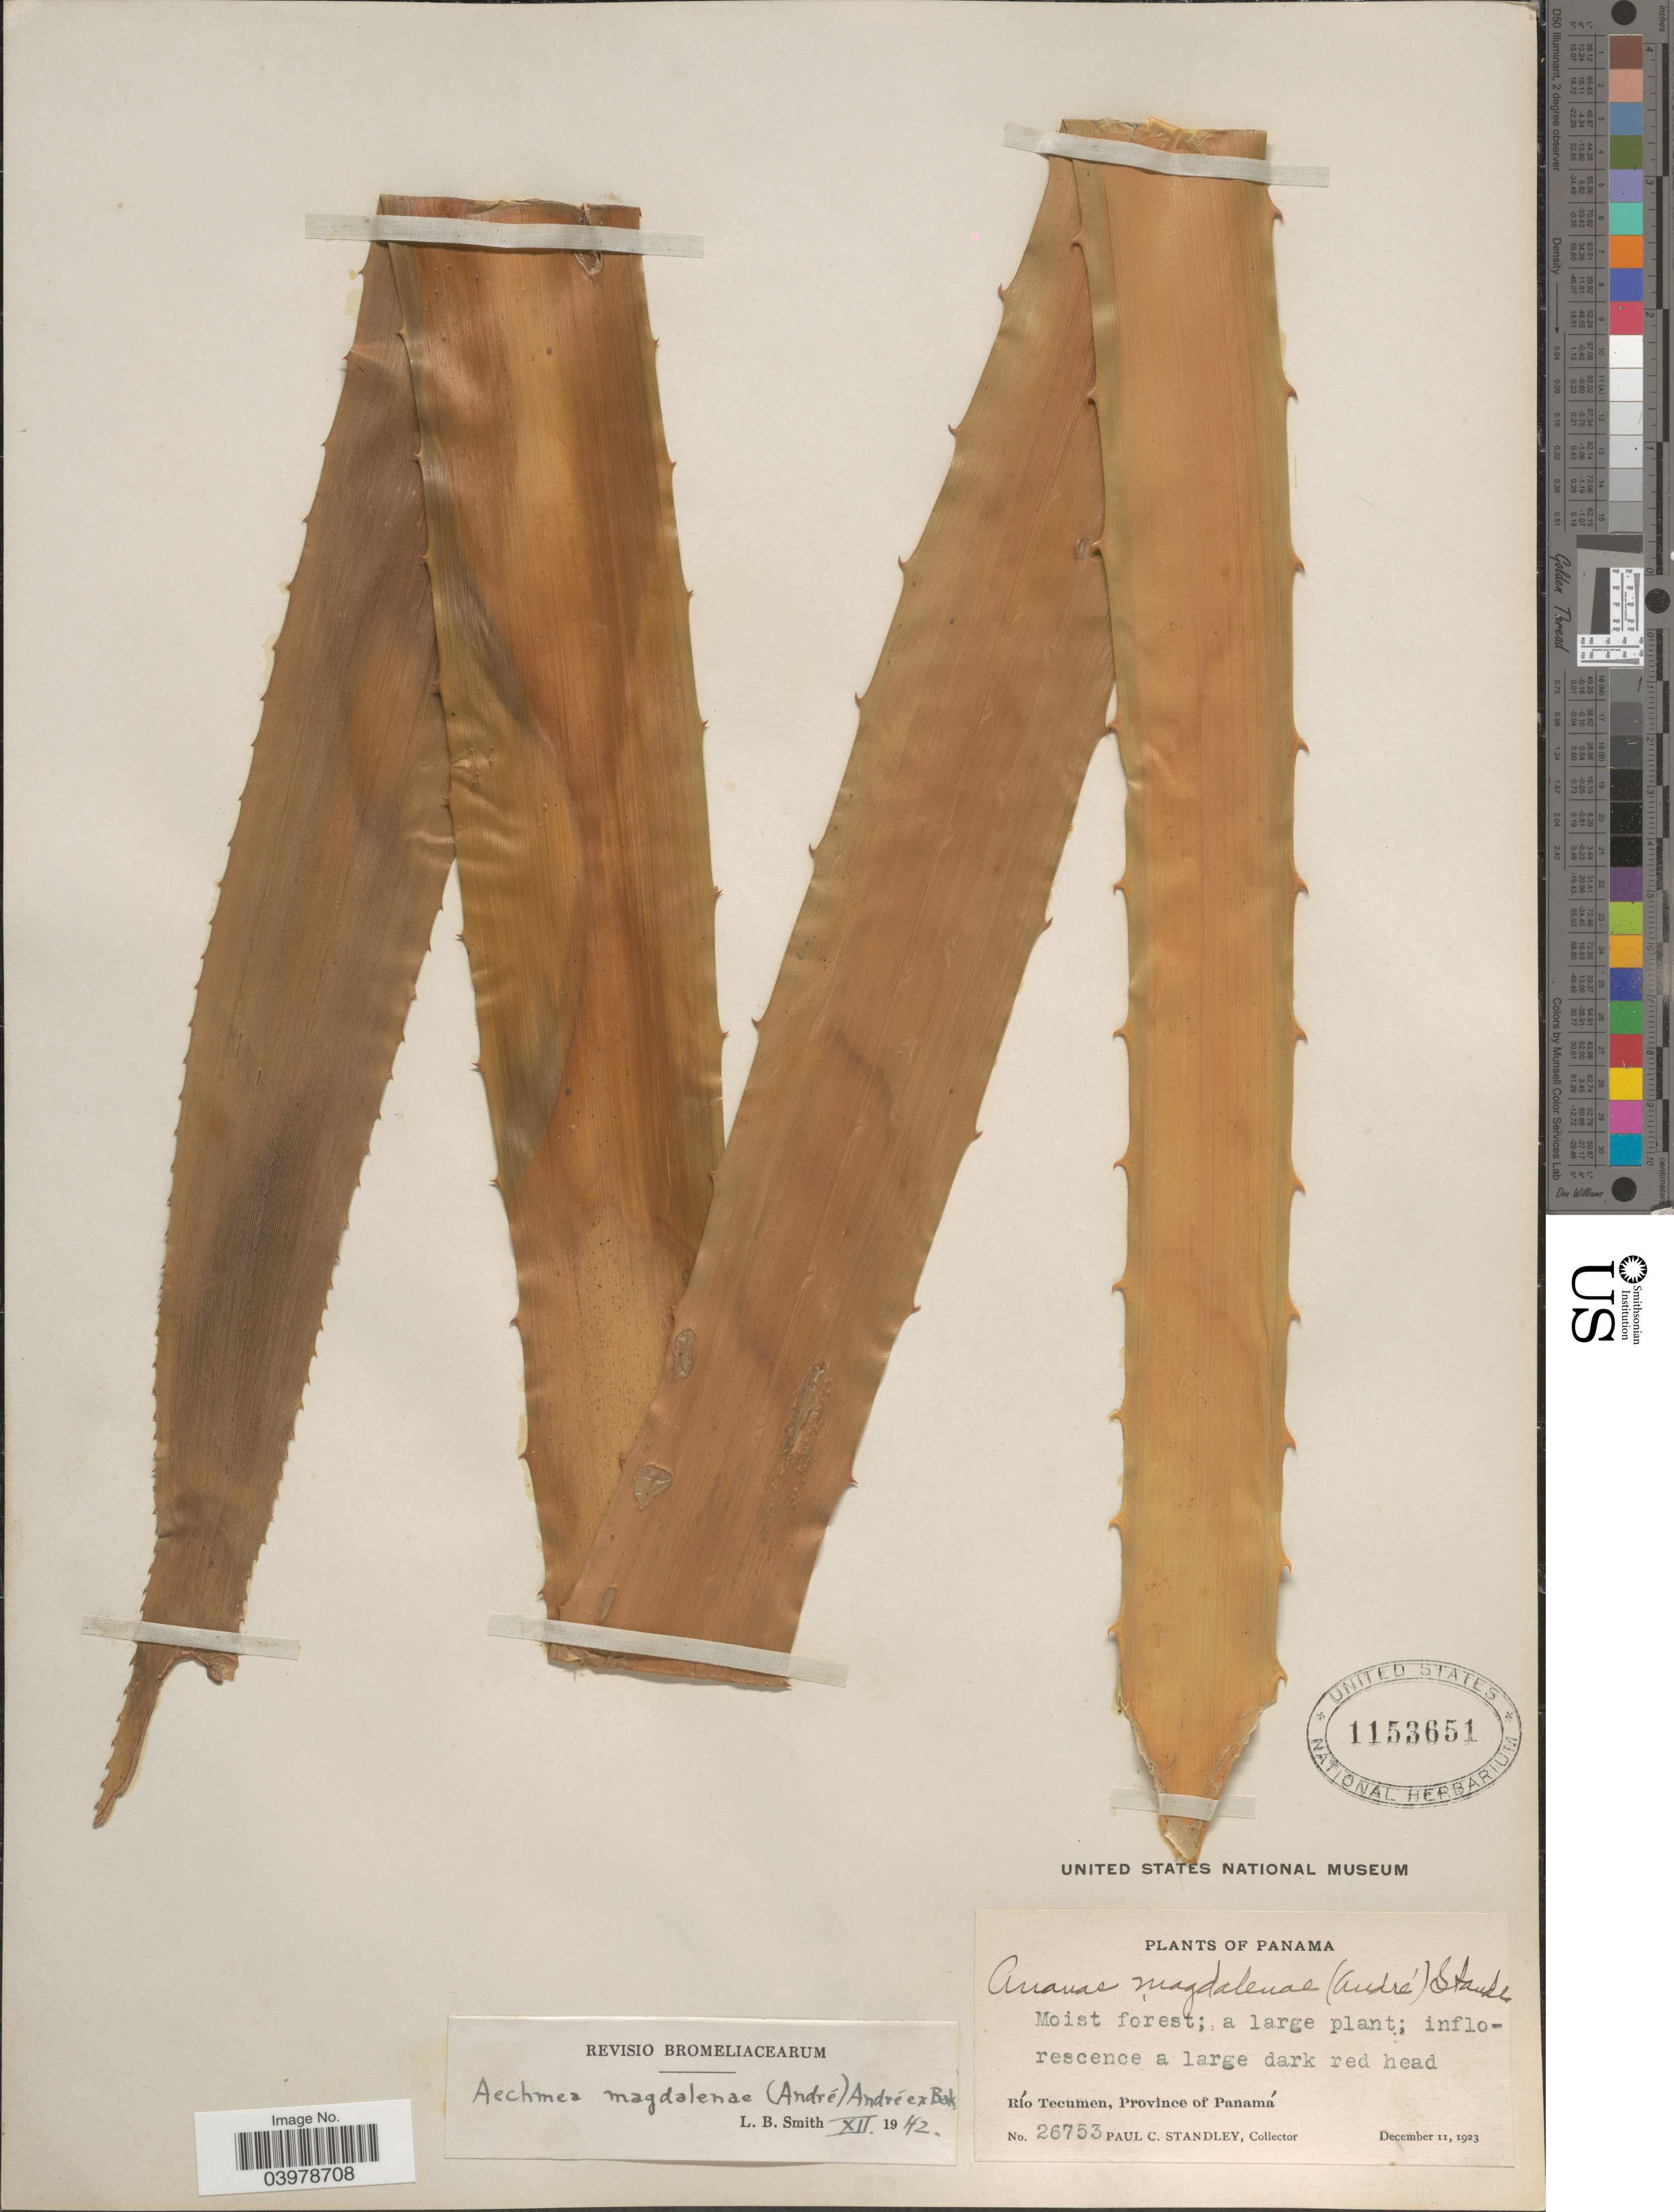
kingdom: Plantae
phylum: Tracheophyta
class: Liliopsida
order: Poales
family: Bromeliaceae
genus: Aechmea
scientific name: Aechmea magdalenae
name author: (André) André ex Baker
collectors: P. C. Standley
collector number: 26753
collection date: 1923-12-11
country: Panama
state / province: Panamá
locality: Río Tecumen.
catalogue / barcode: US 1153651